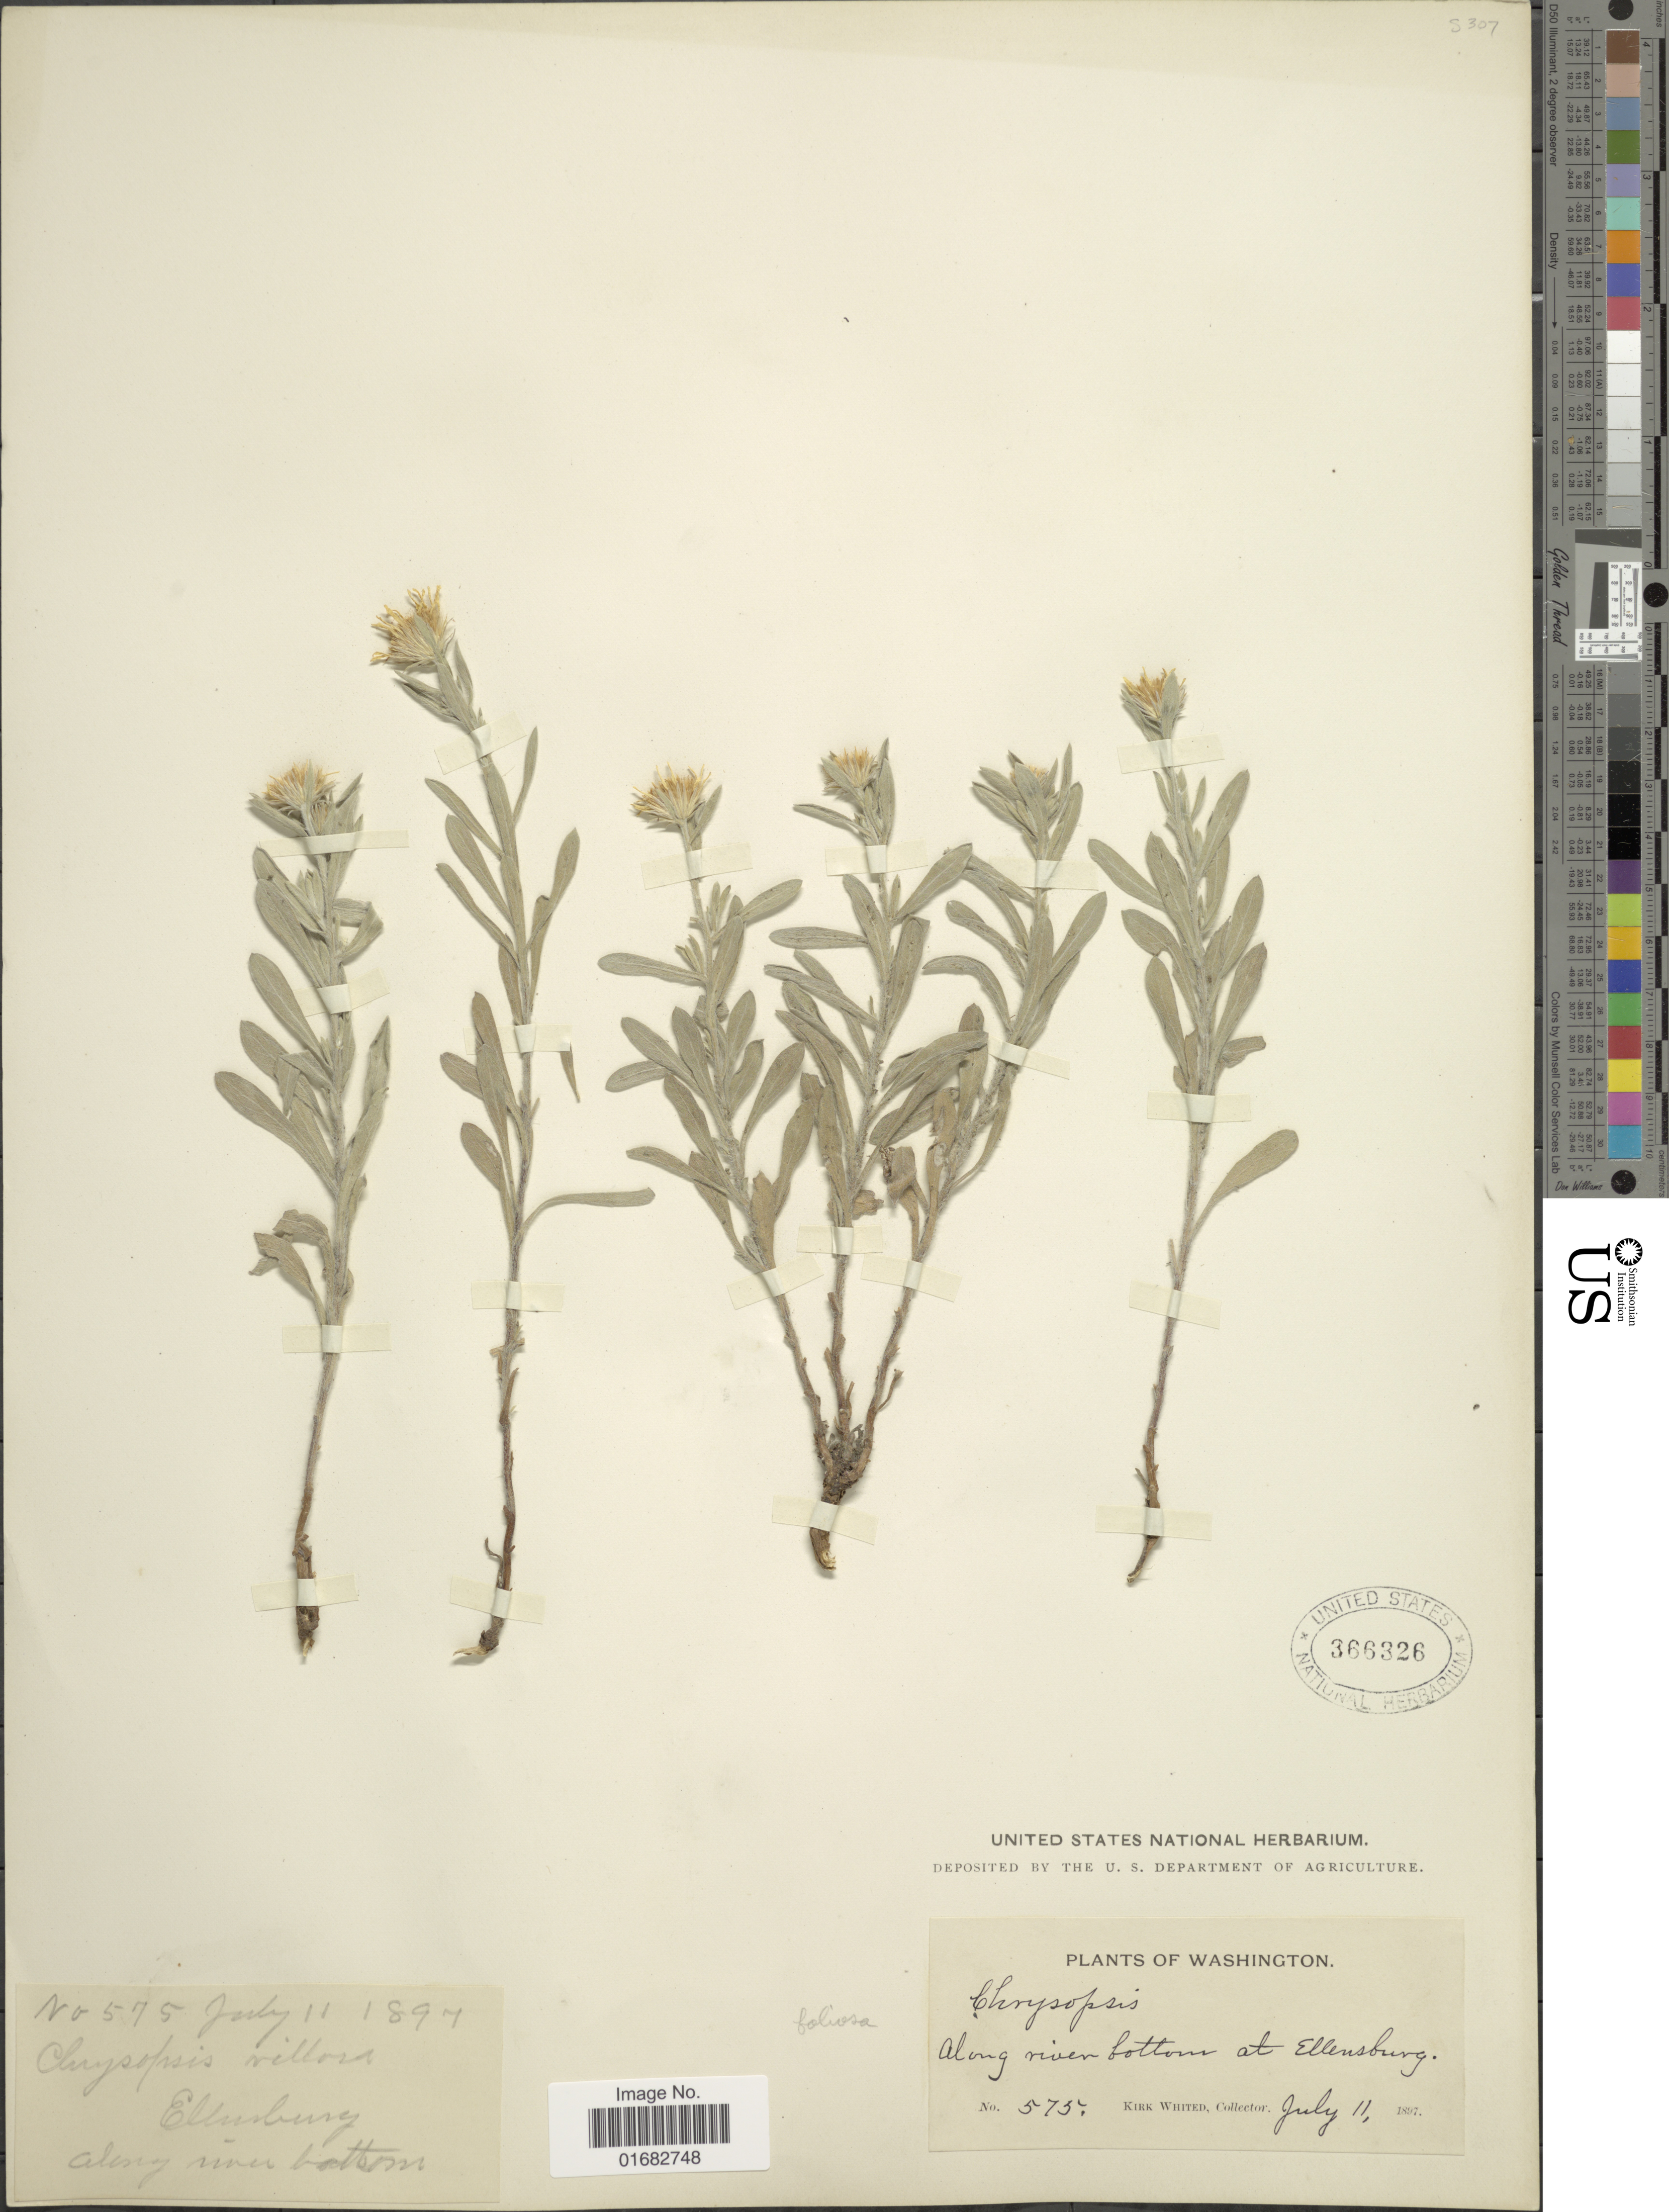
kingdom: Plantae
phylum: Tracheophyta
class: Magnoliopsida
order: Asterales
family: Asteraceae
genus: Heterotheca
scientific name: Heterotheca villosa var. foliosa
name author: (Nutt.) V.L. Harms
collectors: K. Whited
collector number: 575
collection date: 1897-07-11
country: United States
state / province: Washington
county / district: Kittitas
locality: Along river bottom at Ellensburg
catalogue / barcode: US 366326